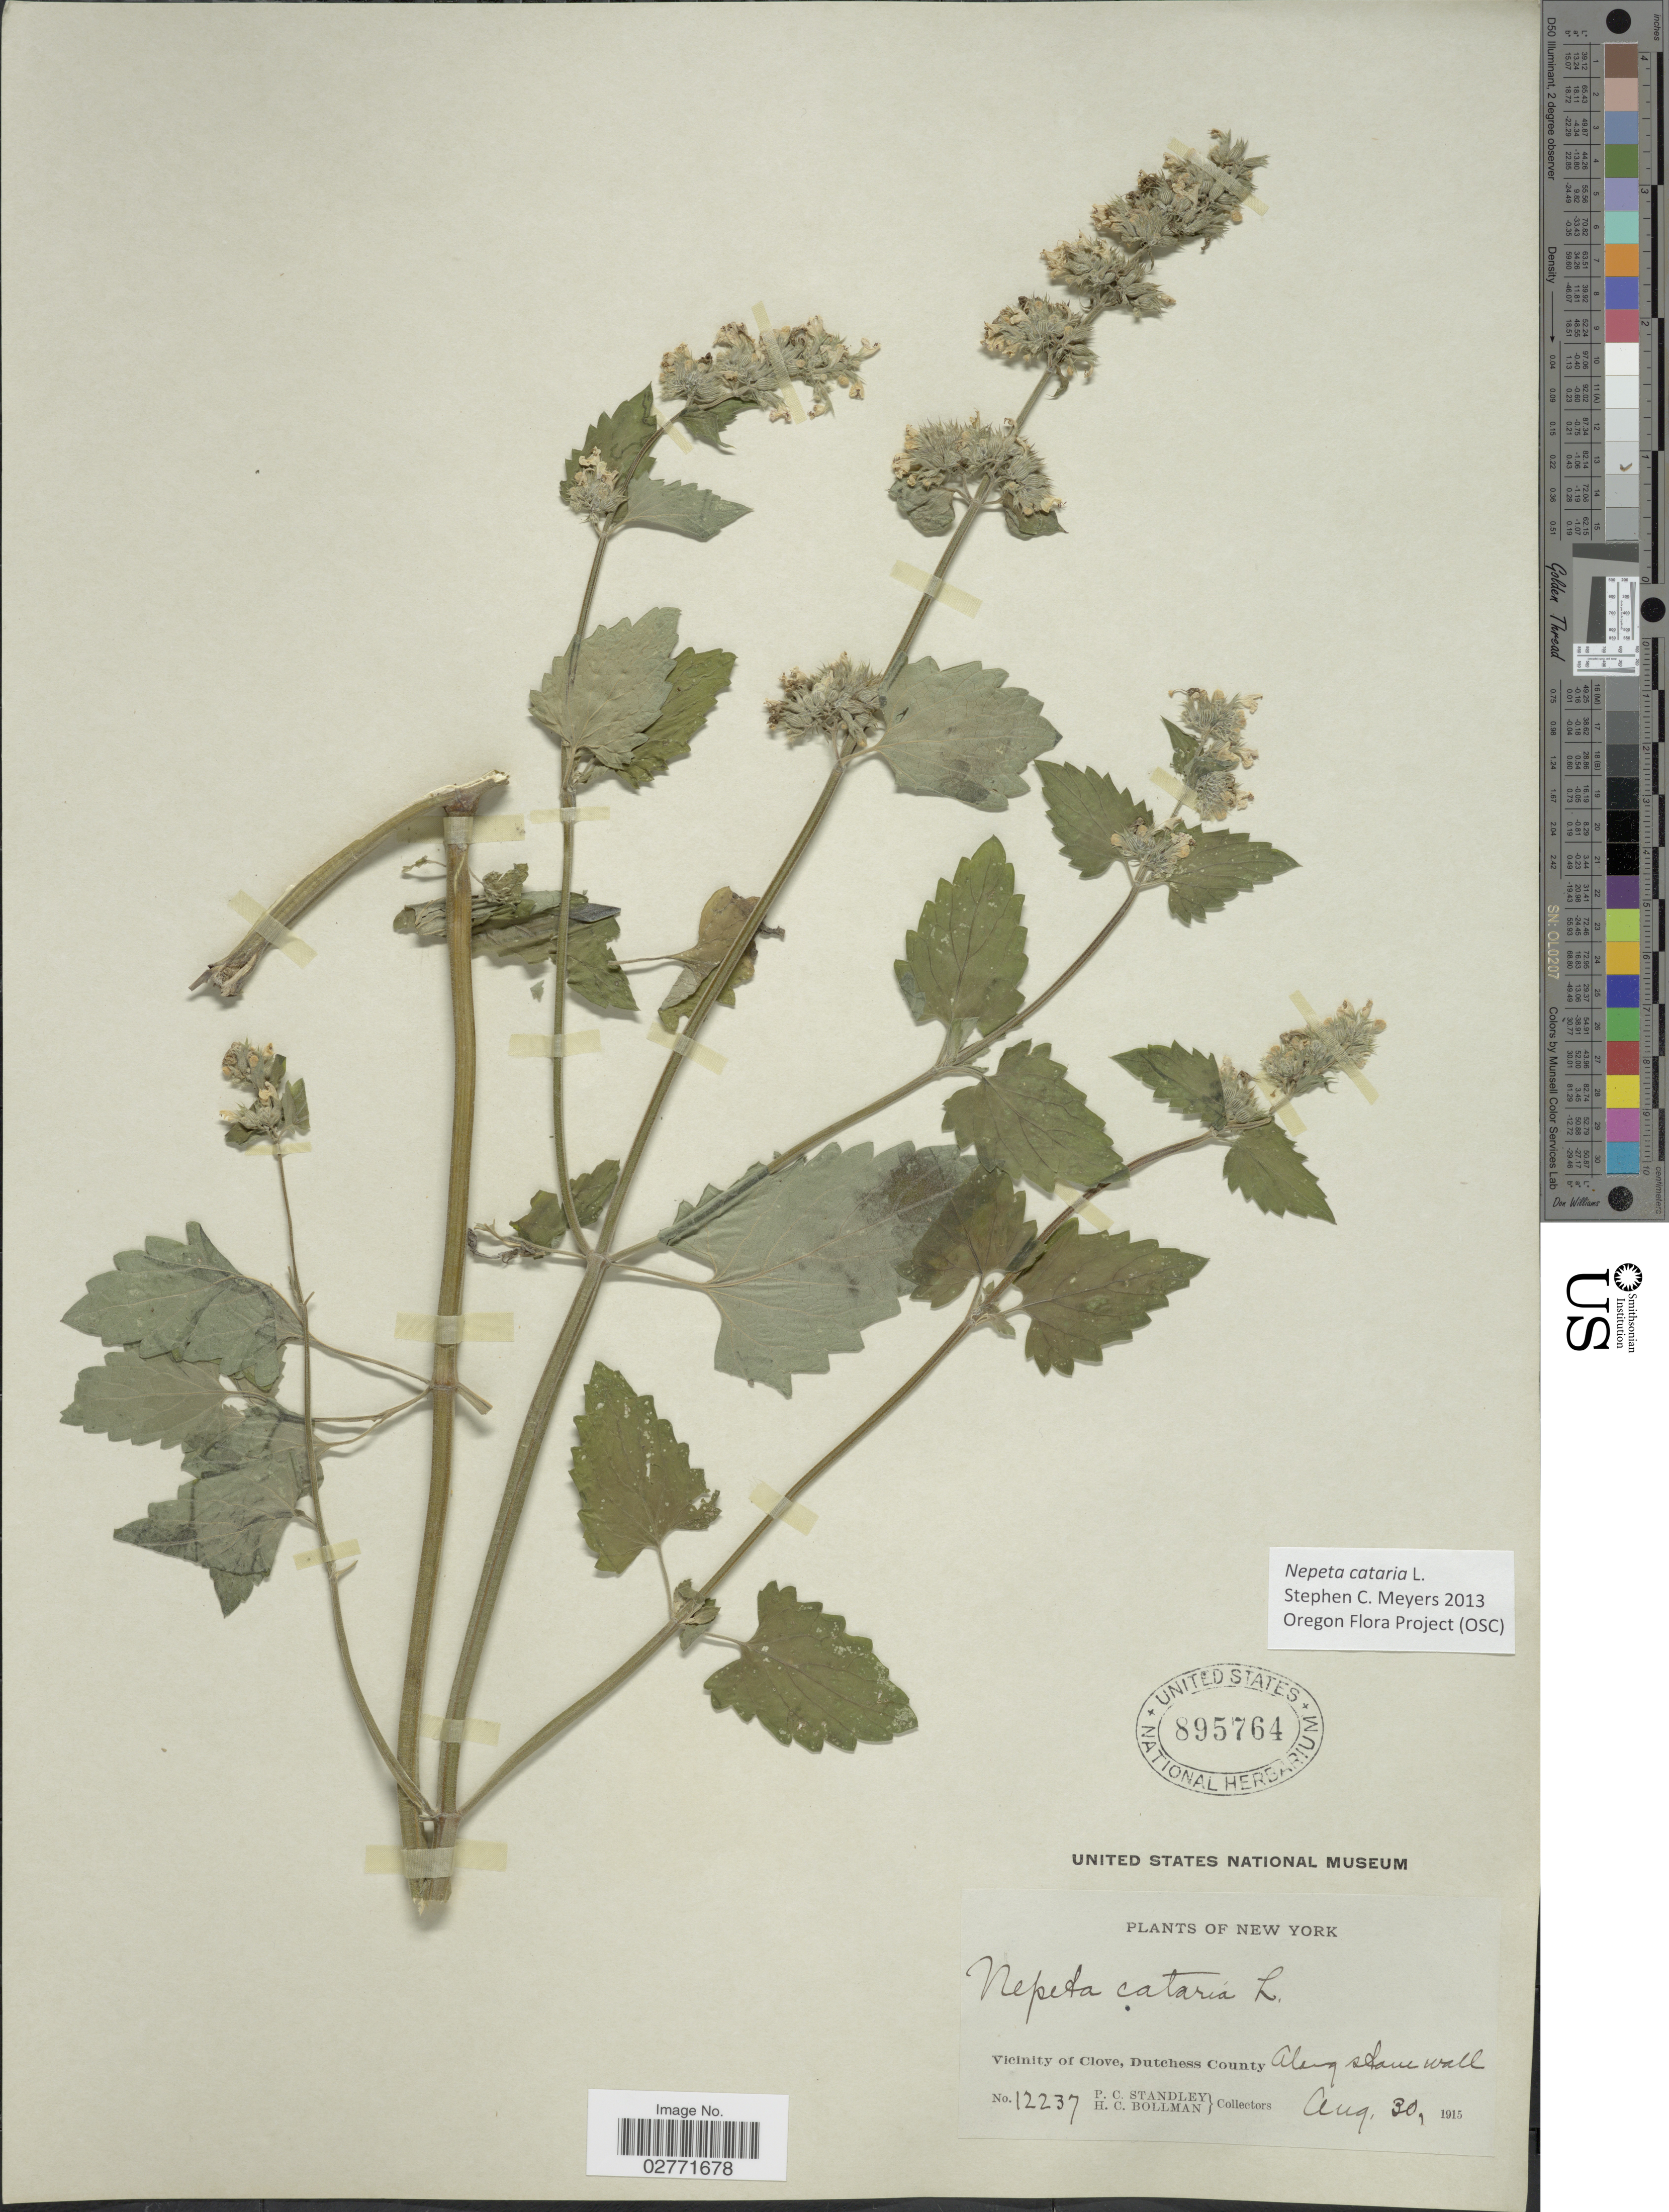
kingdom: Plantae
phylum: Tracheophyta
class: Magnoliopsida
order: Lamiales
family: Lamiaceae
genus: Nepeta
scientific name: Nepeta cataria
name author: L.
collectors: P. C. Standley & H. C. Bollman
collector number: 12237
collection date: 1915-08-30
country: United States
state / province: New York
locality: Vicinity of Clove, Dutchess County, Along stone wall.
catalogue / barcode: US 895764